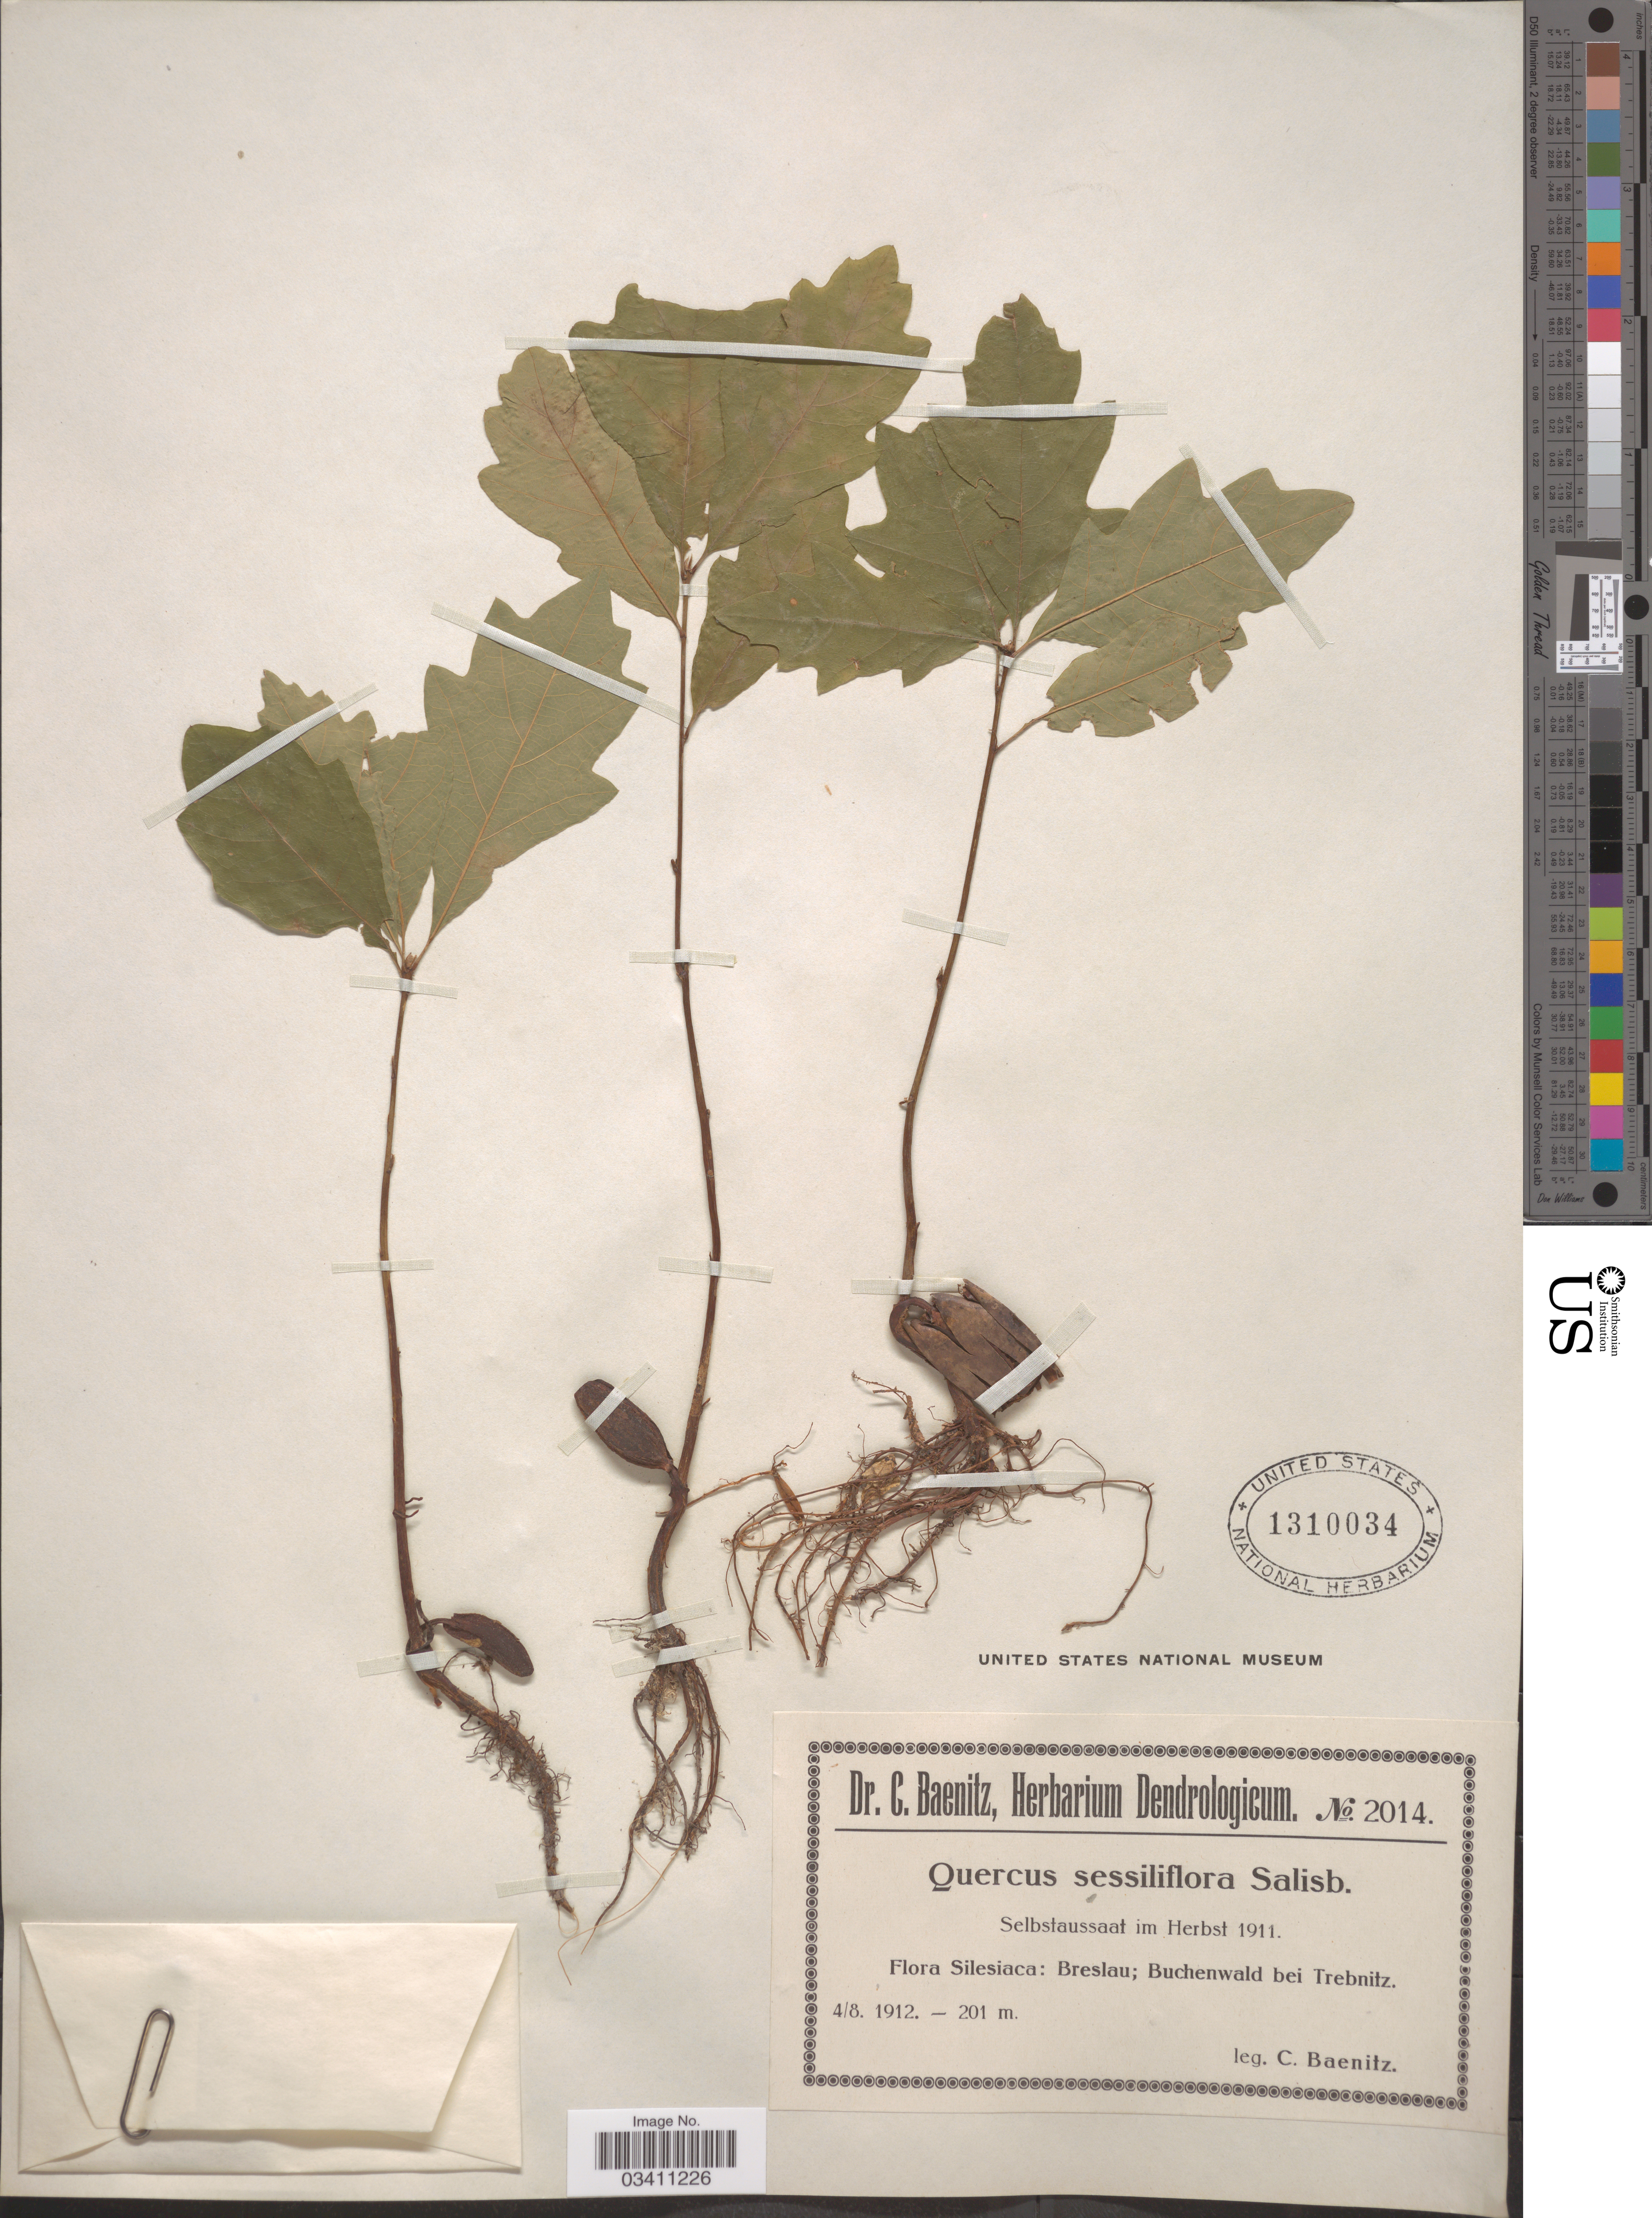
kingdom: Plantae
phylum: Tracheophyta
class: Magnoliopsida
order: Fagales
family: Fagaceae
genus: Quercus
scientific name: Quercus sessiliflora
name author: Salisb.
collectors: C. G. Baenitz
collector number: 2014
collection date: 1912-08-04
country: Poland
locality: Silesiaca: Breslau; Buchenwald bei Trebnitz.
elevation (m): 201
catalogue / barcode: US 1310034